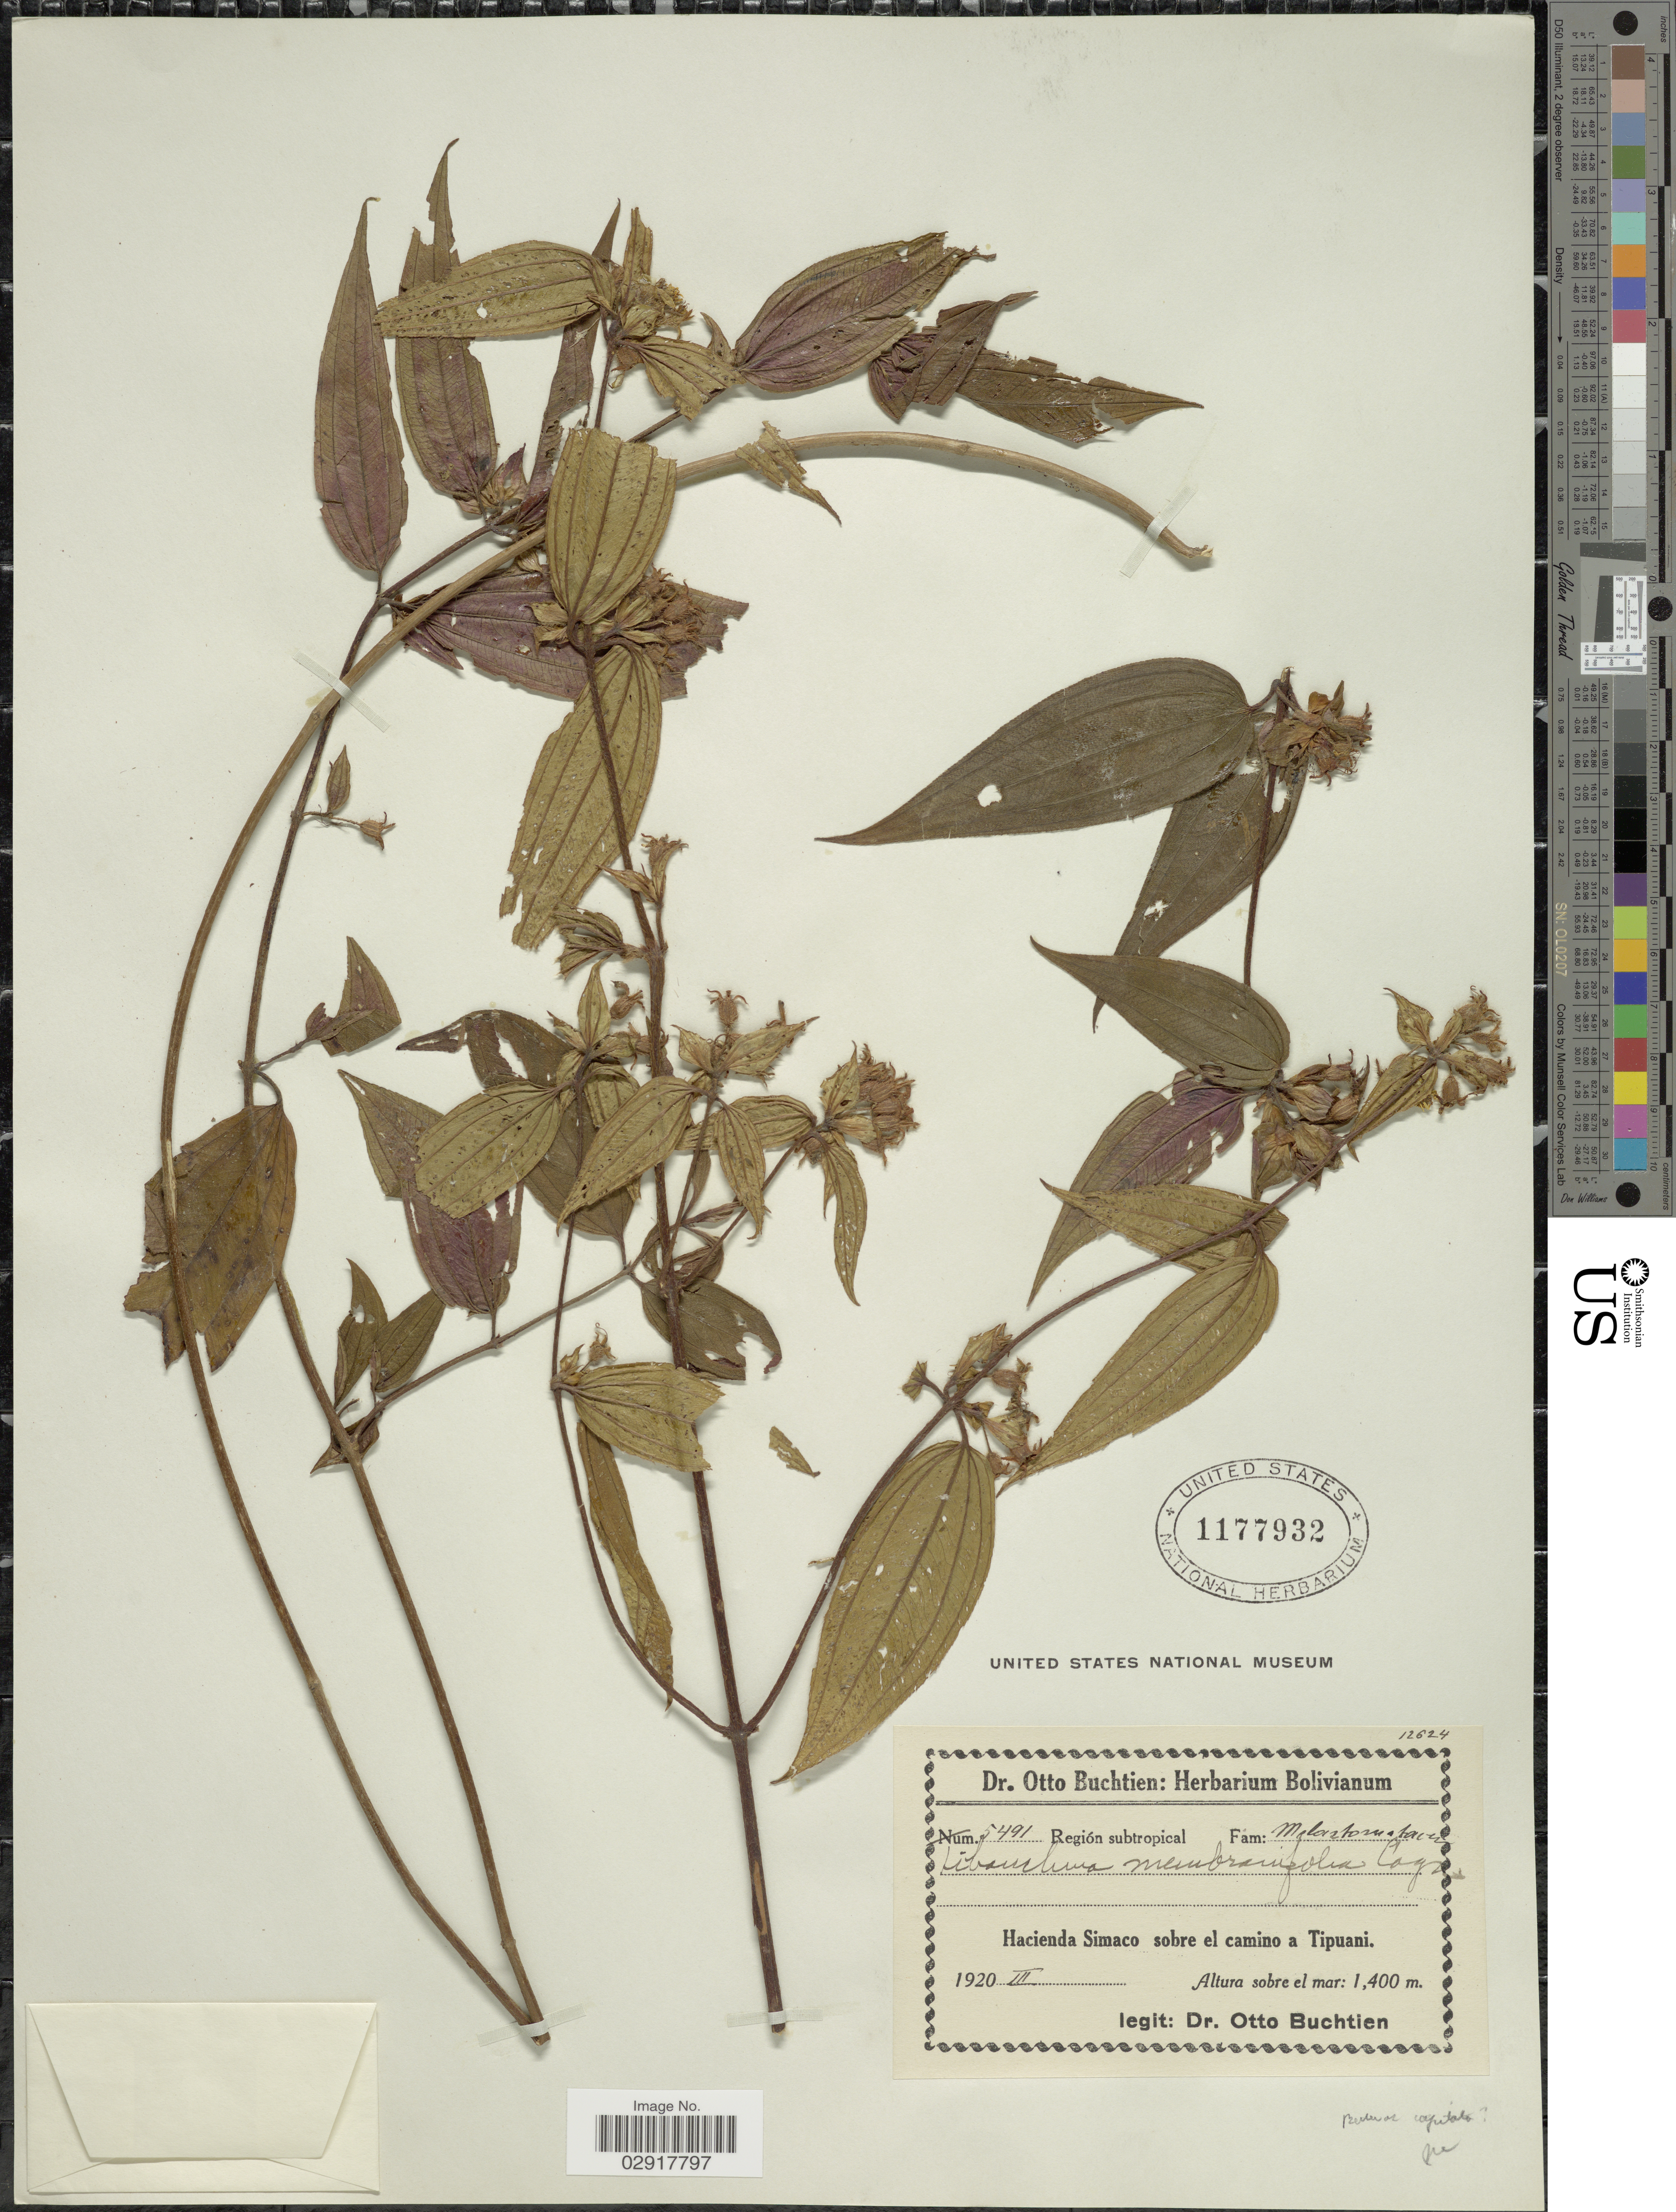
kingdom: Plantae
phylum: Tracheophyta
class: Magnoliopsida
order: Myrtales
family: Melastomataceae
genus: Chaetogastra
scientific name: Chaetogastra capitata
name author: (Naudin) P.J.F. Guim. & Michelang.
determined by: Strong, Mark T., (BOT), Smithsonian Institution - National Museum of Natural History (UNITED STATES)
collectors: O. Buchtien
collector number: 5491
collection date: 1920-03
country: Bolivia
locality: Región subtropical. Hacienda Simaco sobre el camino a Tipuani.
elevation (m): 1400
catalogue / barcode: US 1177932